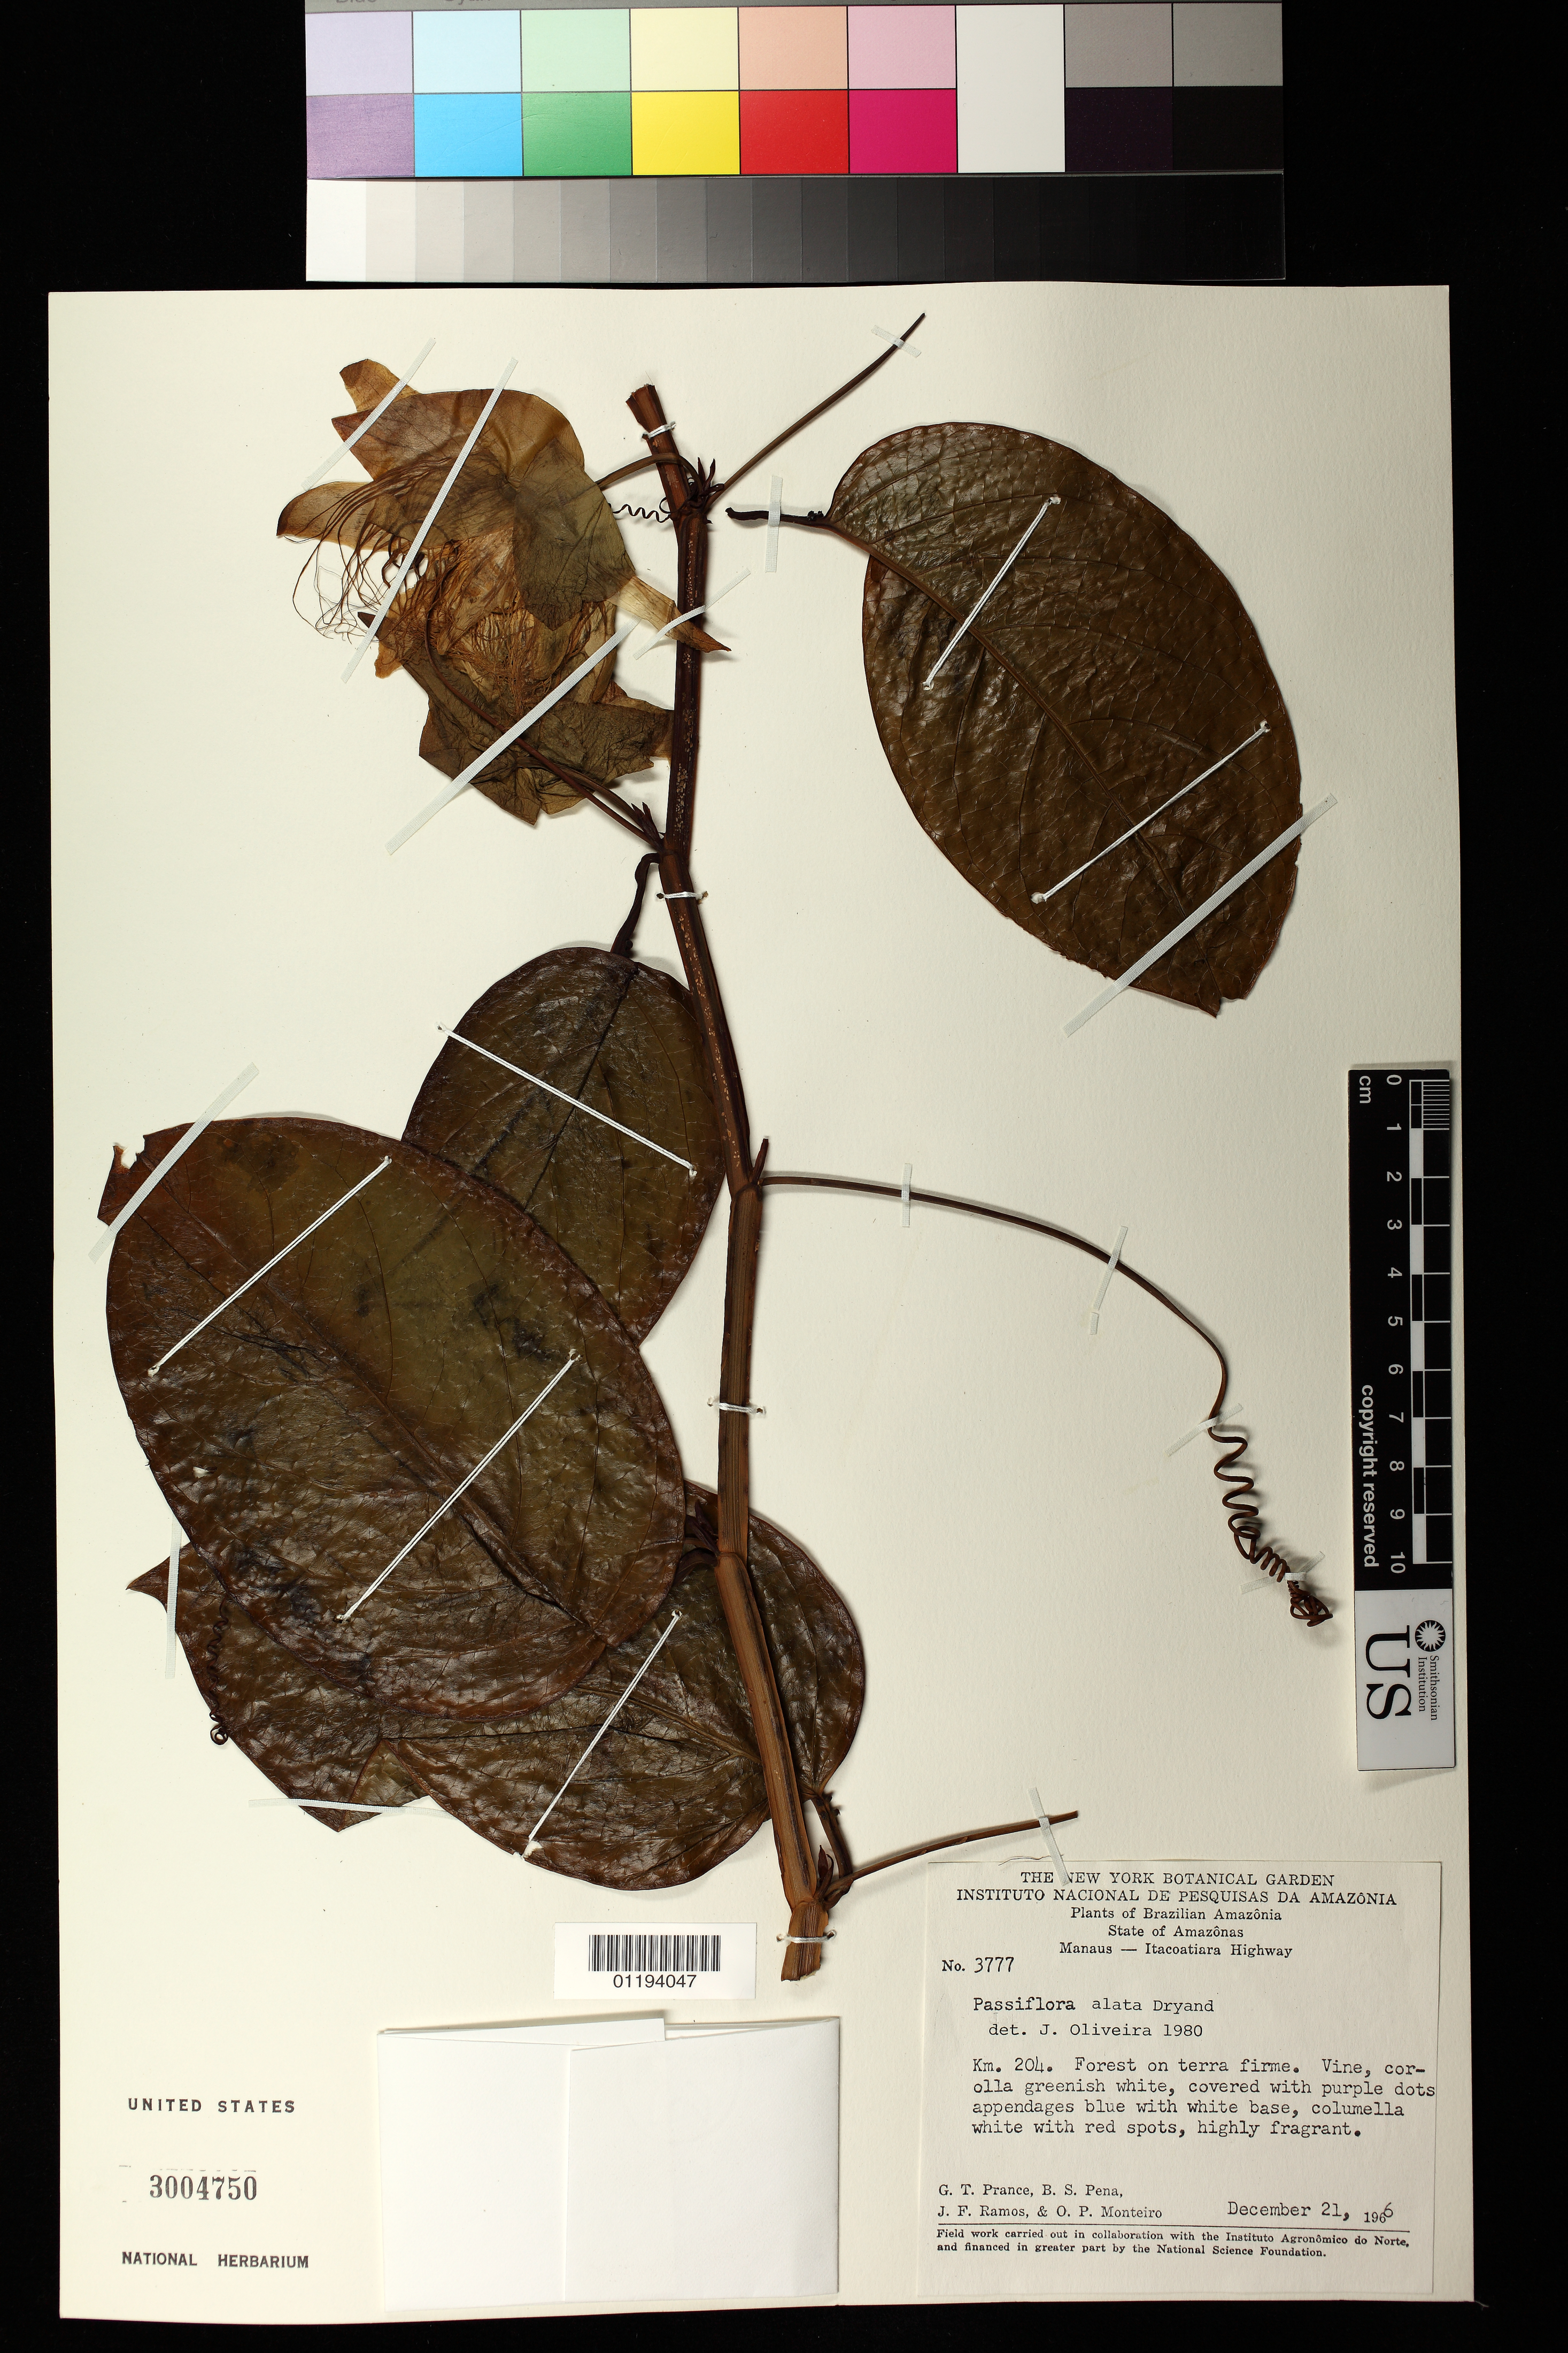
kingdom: Plantae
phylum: Tracheophyta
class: Magnoliopsida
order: Malpighiales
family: Passifloraceae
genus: Passiflora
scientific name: Passiflora alata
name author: Curtis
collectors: G. T. Prance, B. S. Pena, J. F. Ramos & O. P. Monteiro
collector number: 3777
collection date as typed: Dec 21 1966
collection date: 1966-12-21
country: Brazil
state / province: Amazonas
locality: Manaus - Itacoatiara Highway Km. 204. Forest on terra firme.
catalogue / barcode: US 3004750